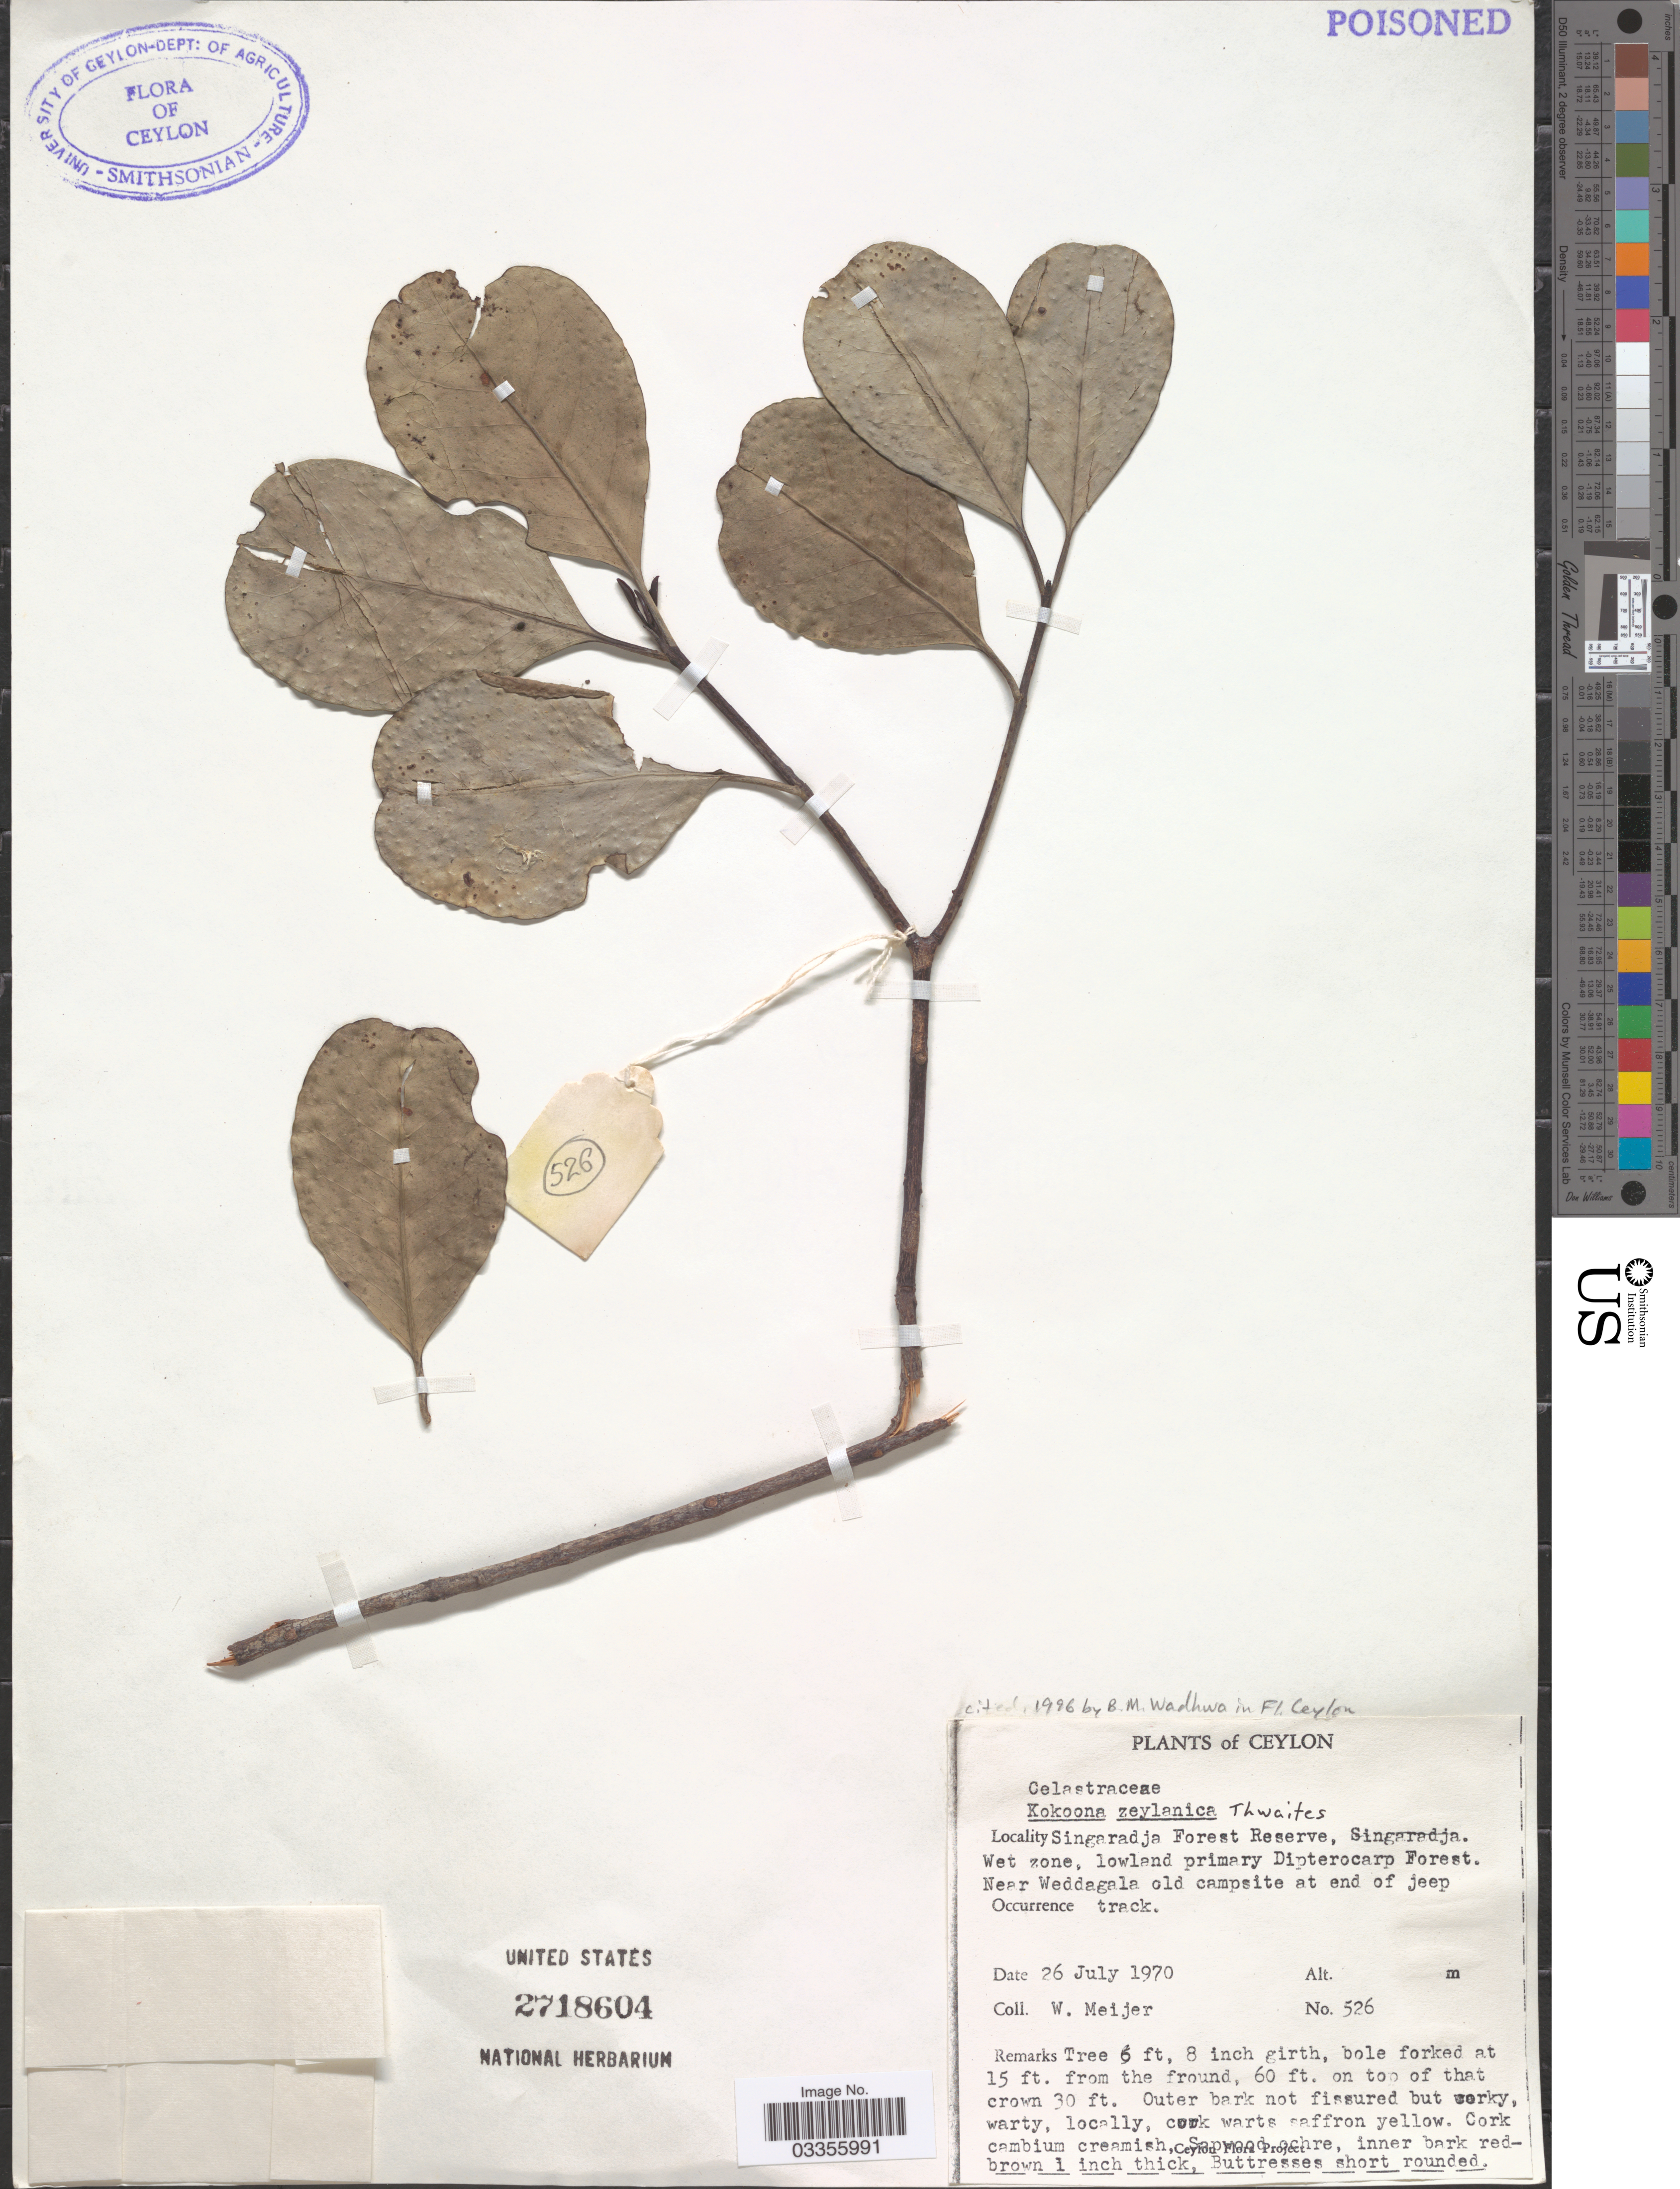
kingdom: Plantae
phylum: Tracheophyta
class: Magnoliopsida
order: Celastrales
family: Celastraceae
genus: Kokoona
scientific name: Kokoona zeylanica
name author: Thwaites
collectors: W. Meijer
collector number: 526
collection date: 1970-07-26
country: Sri Lanka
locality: Ceylon. Singaradja Forest Reserve, Singaradja. Wet zone, lowland primary Dipterocarp Forest. Near Weddagala old campsite at end of jeep track.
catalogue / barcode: US 2718604